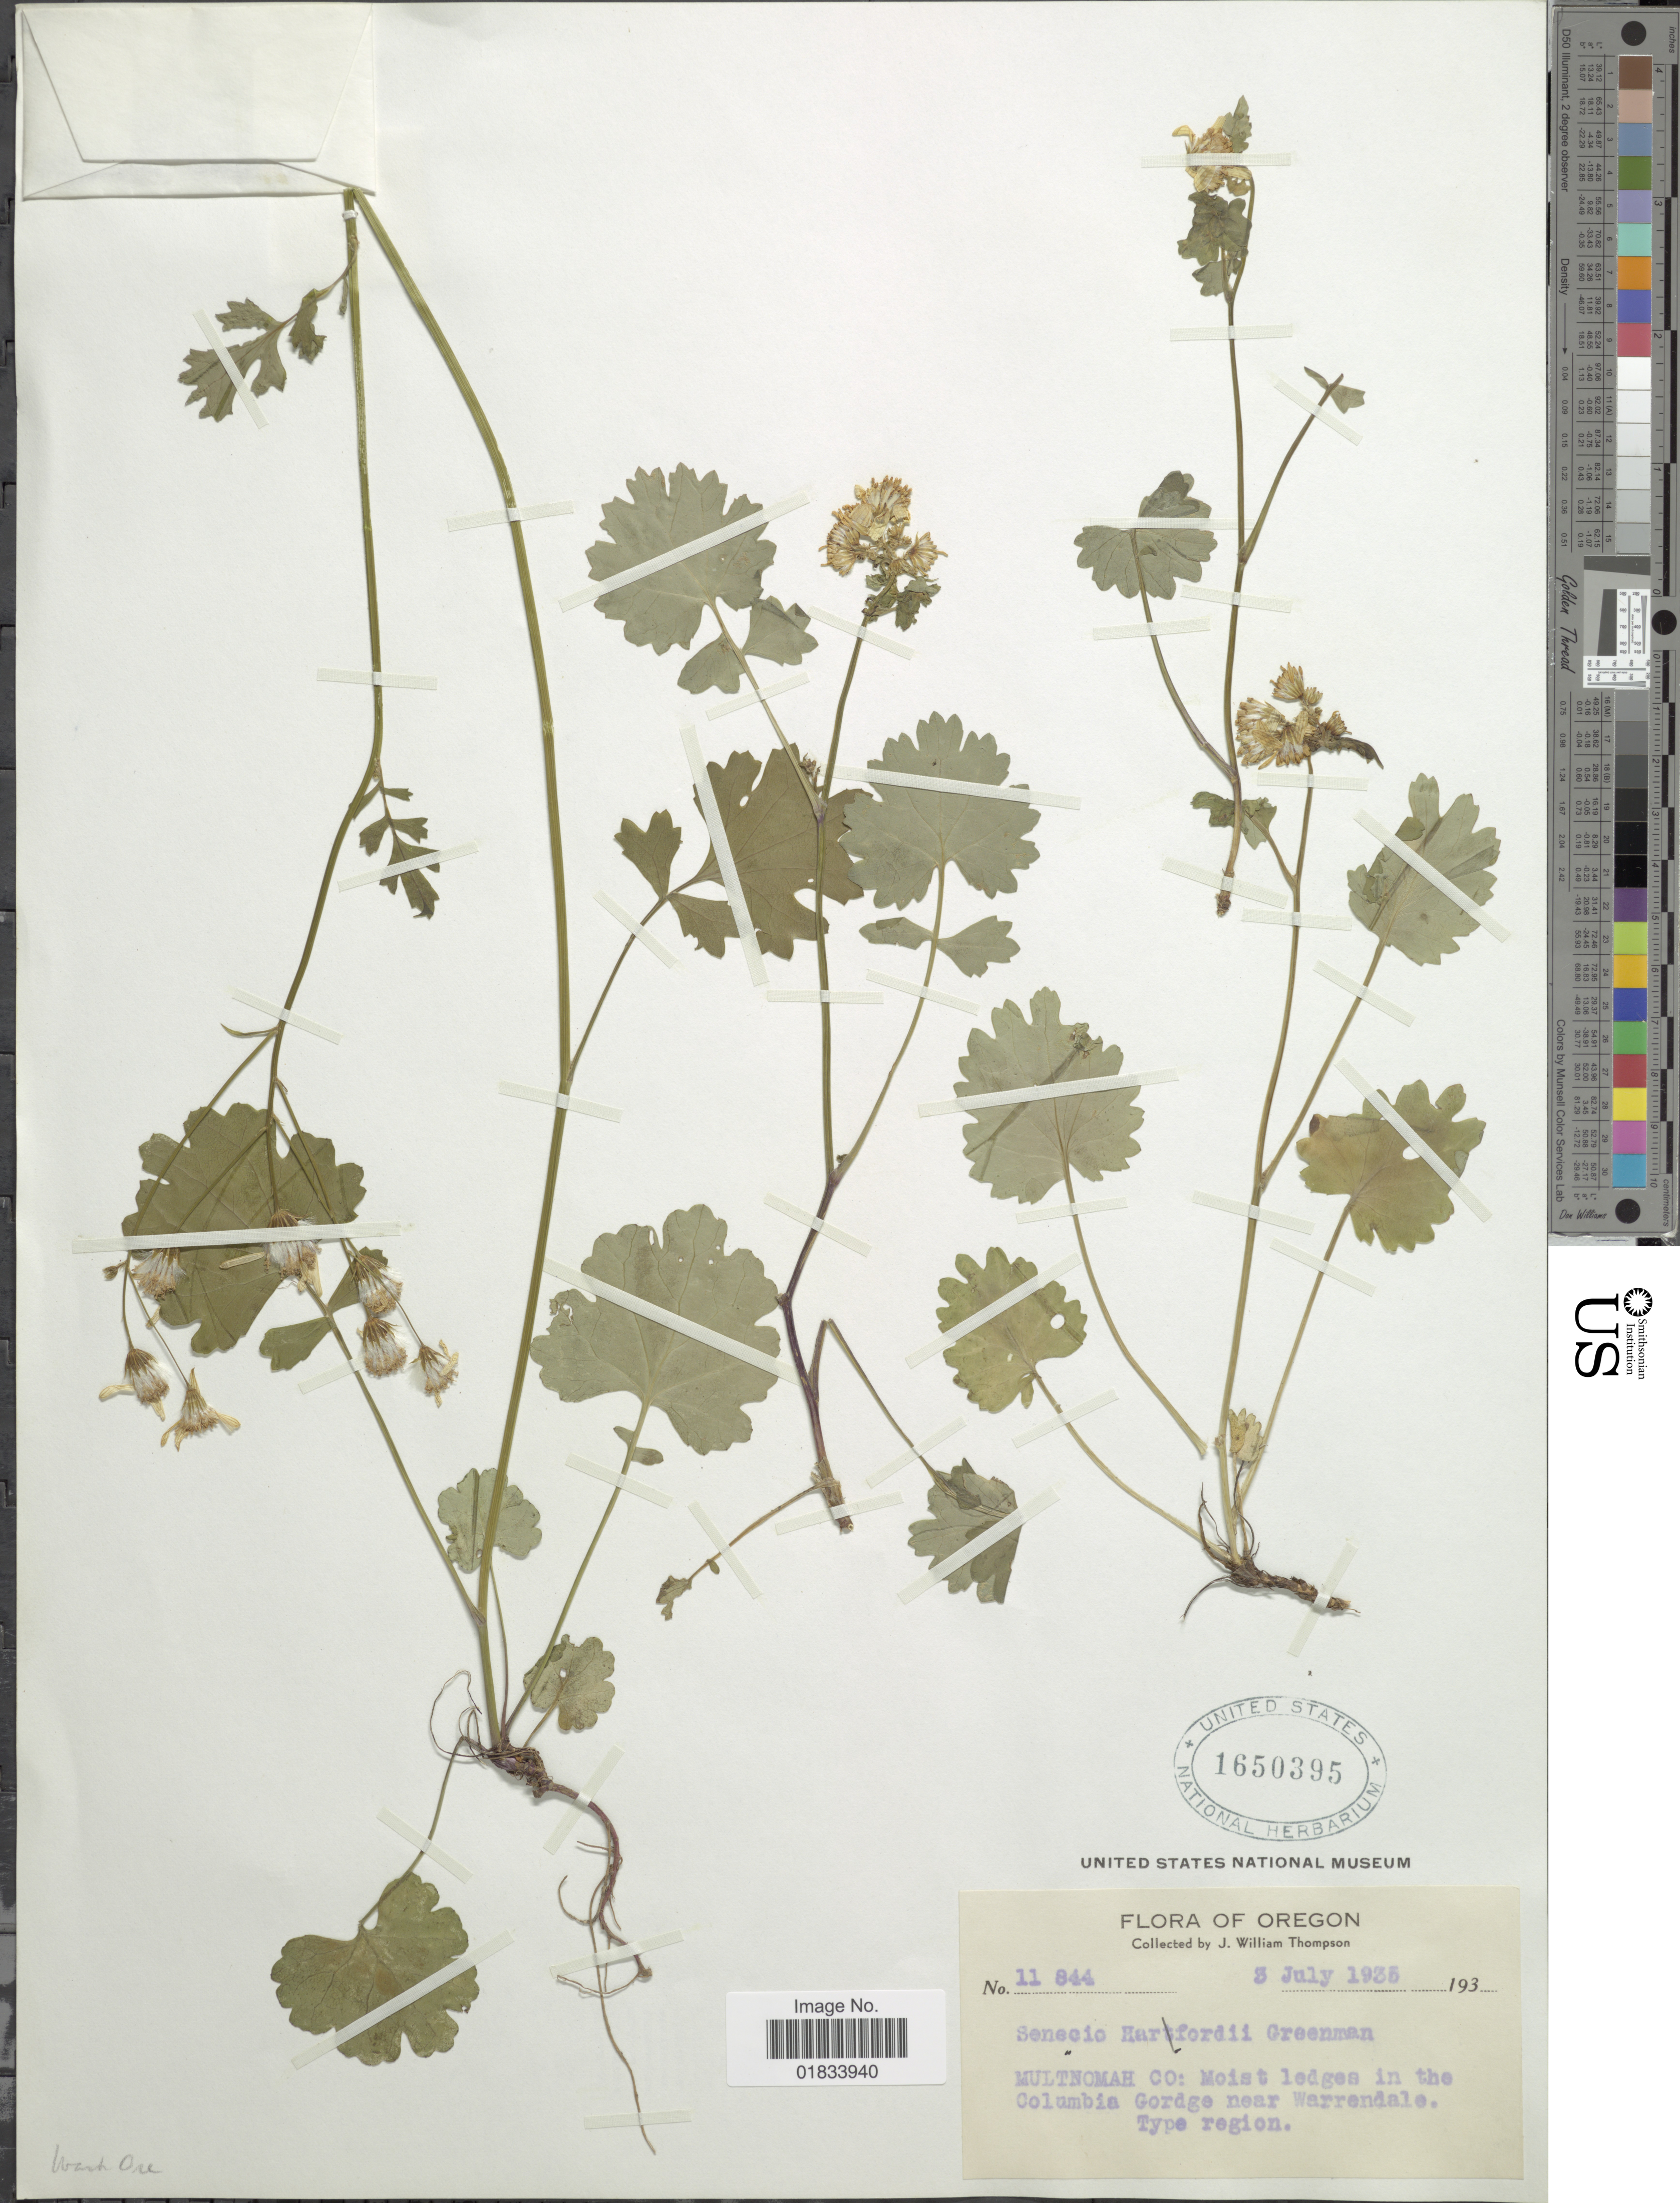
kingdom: Plantae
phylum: Tracheophyta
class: Magnoliopsida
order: Asterales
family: Asteraceae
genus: Packera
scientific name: Packera bolanderi var. harfordii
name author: (Greenm.) Trock & T.M. Barkley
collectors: J. W. Thompson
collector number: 11844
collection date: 1935-07-03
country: United States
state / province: Oregon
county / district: Multnomah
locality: Multnomah Co.; moist ledges in the Columbia Gordge near Warrendale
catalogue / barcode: US 1650395